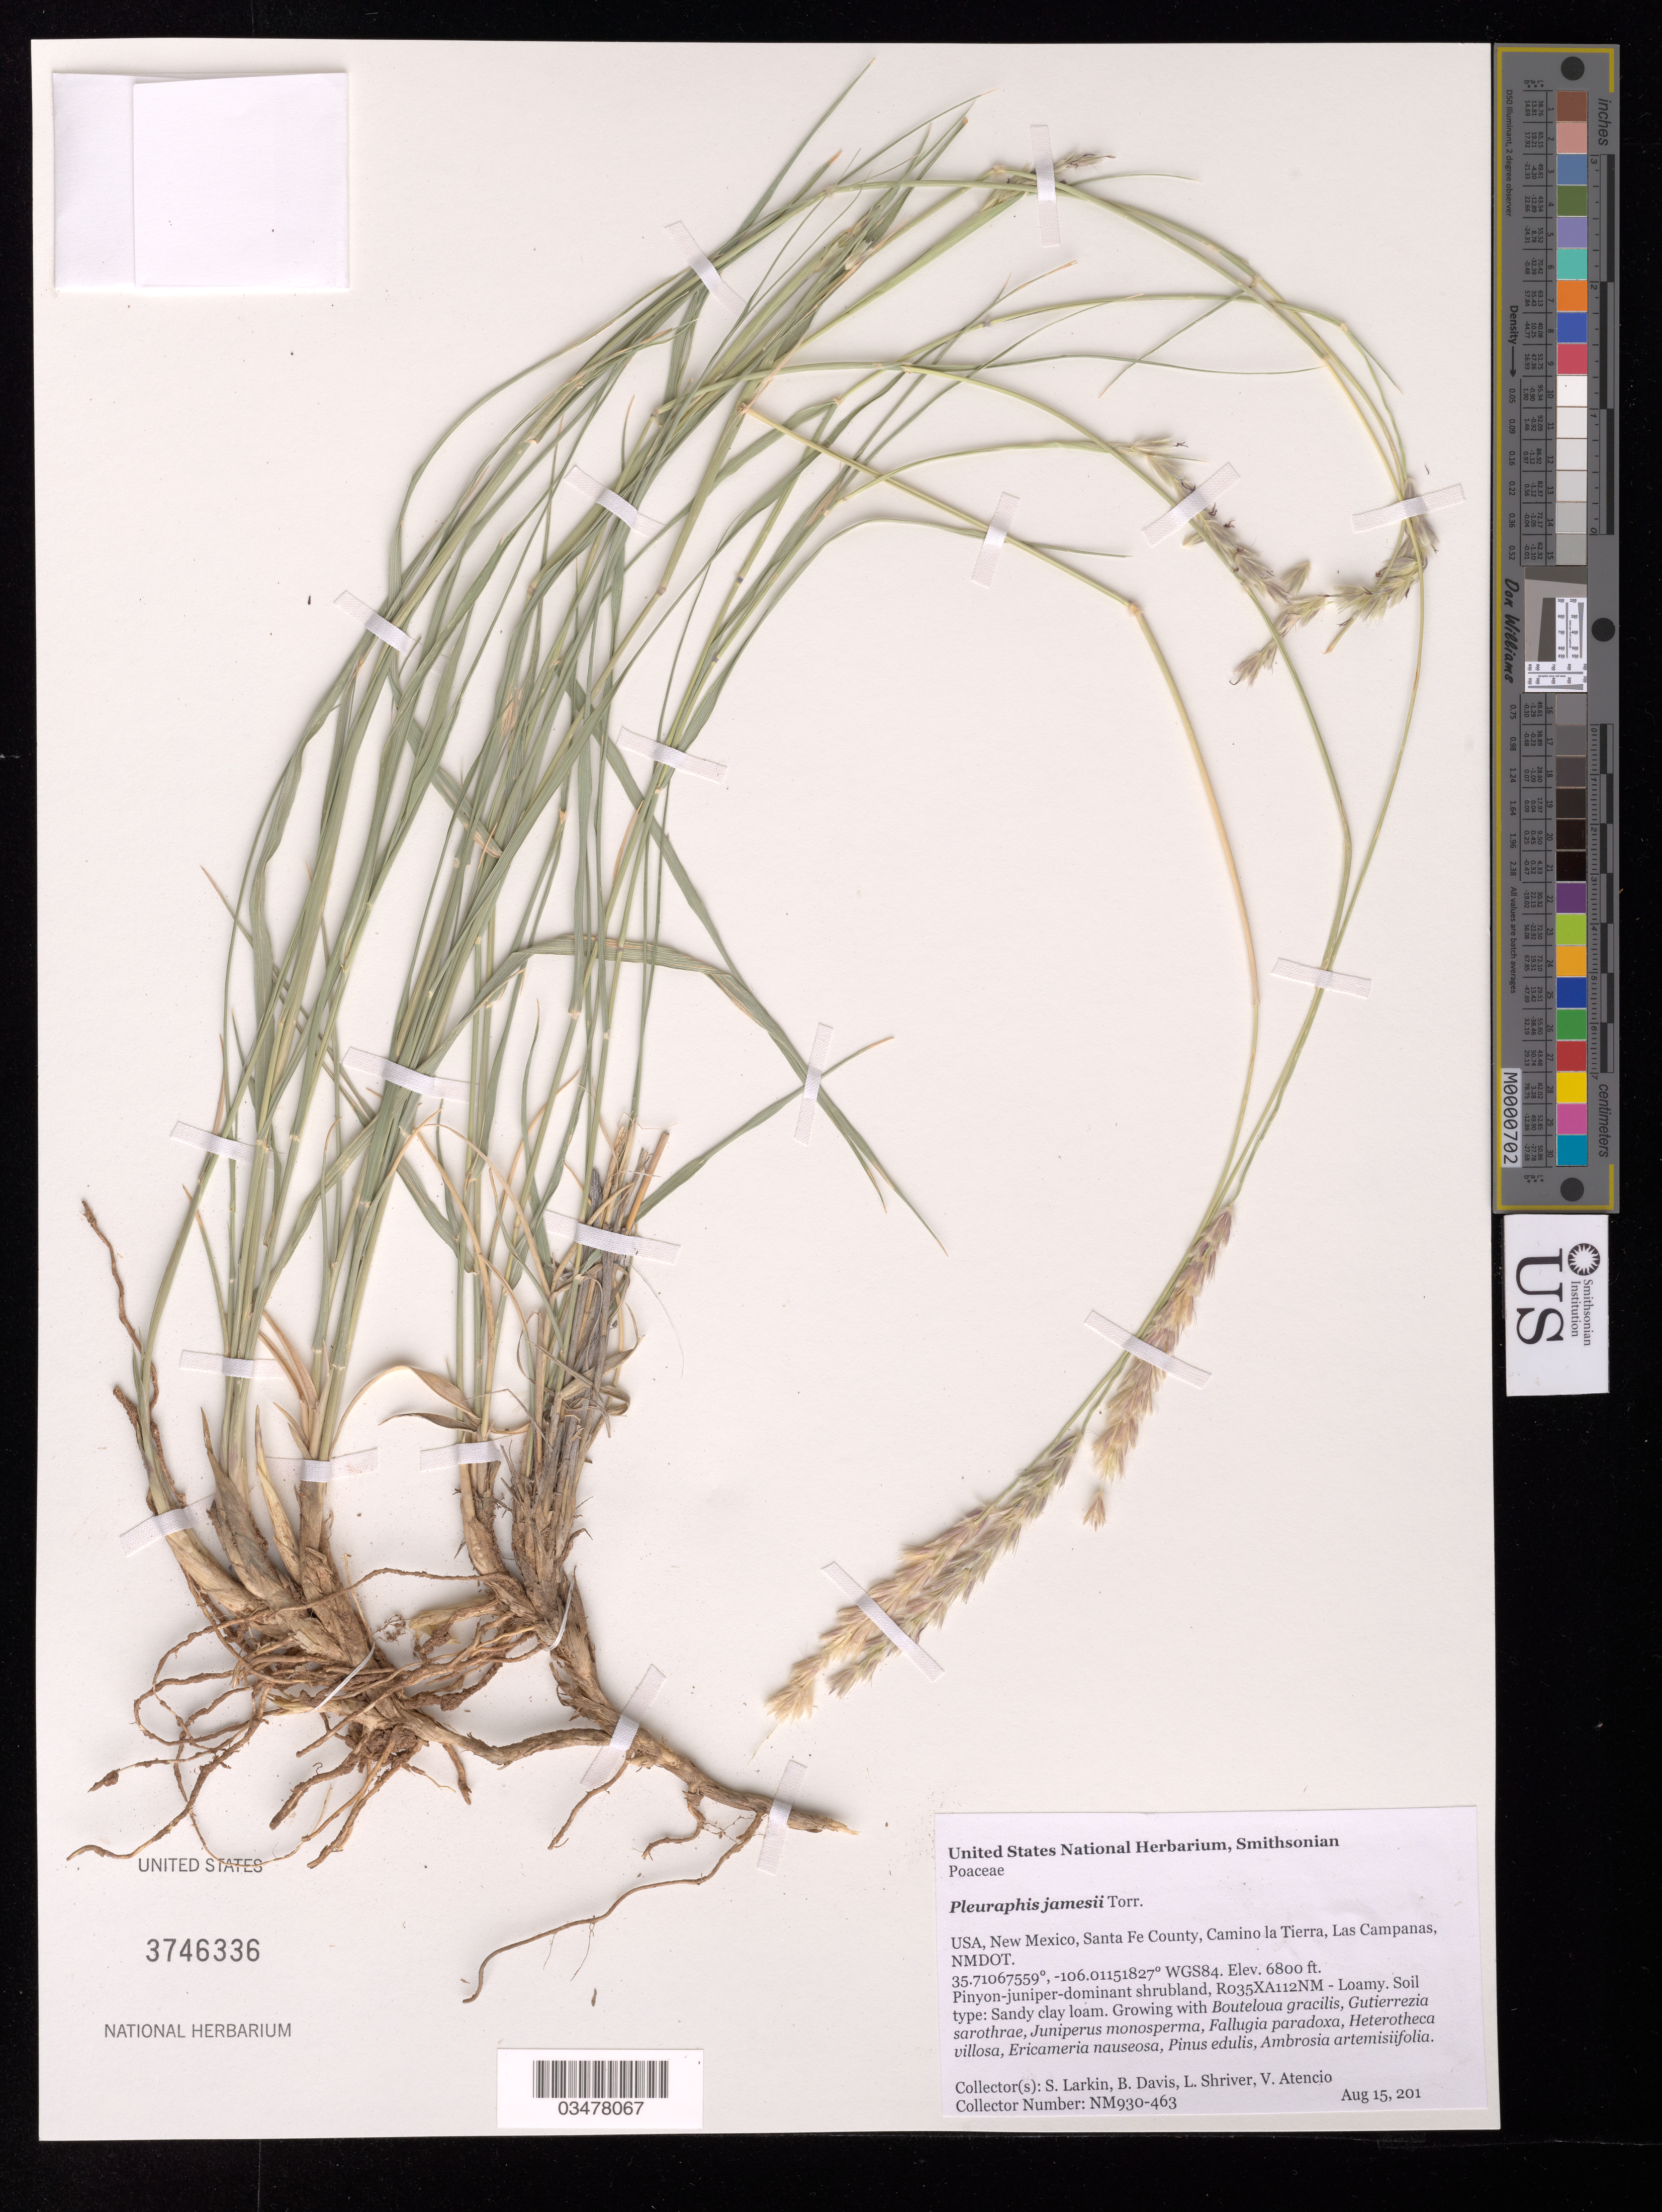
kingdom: Plantae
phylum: Tracheophyta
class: Liliopsida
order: Poales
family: Poaceae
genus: Pleuraphis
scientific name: Pleuraphis jamesii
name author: Torr.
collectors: S. Larkin, B. Davis, L. Shriver & V. Atencio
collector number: NM930-463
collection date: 2018-08-15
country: United States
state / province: New Mexico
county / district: Santa Fe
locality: Las Campanas, Camino la Tierra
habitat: R035XA112NM - Loamy. Sandy clay loam. With Bouteloua gracilis, Juniperus monosperma, Fallugia paradoxa, Pinus edulis, etc.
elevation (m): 2073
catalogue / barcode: US 3746336